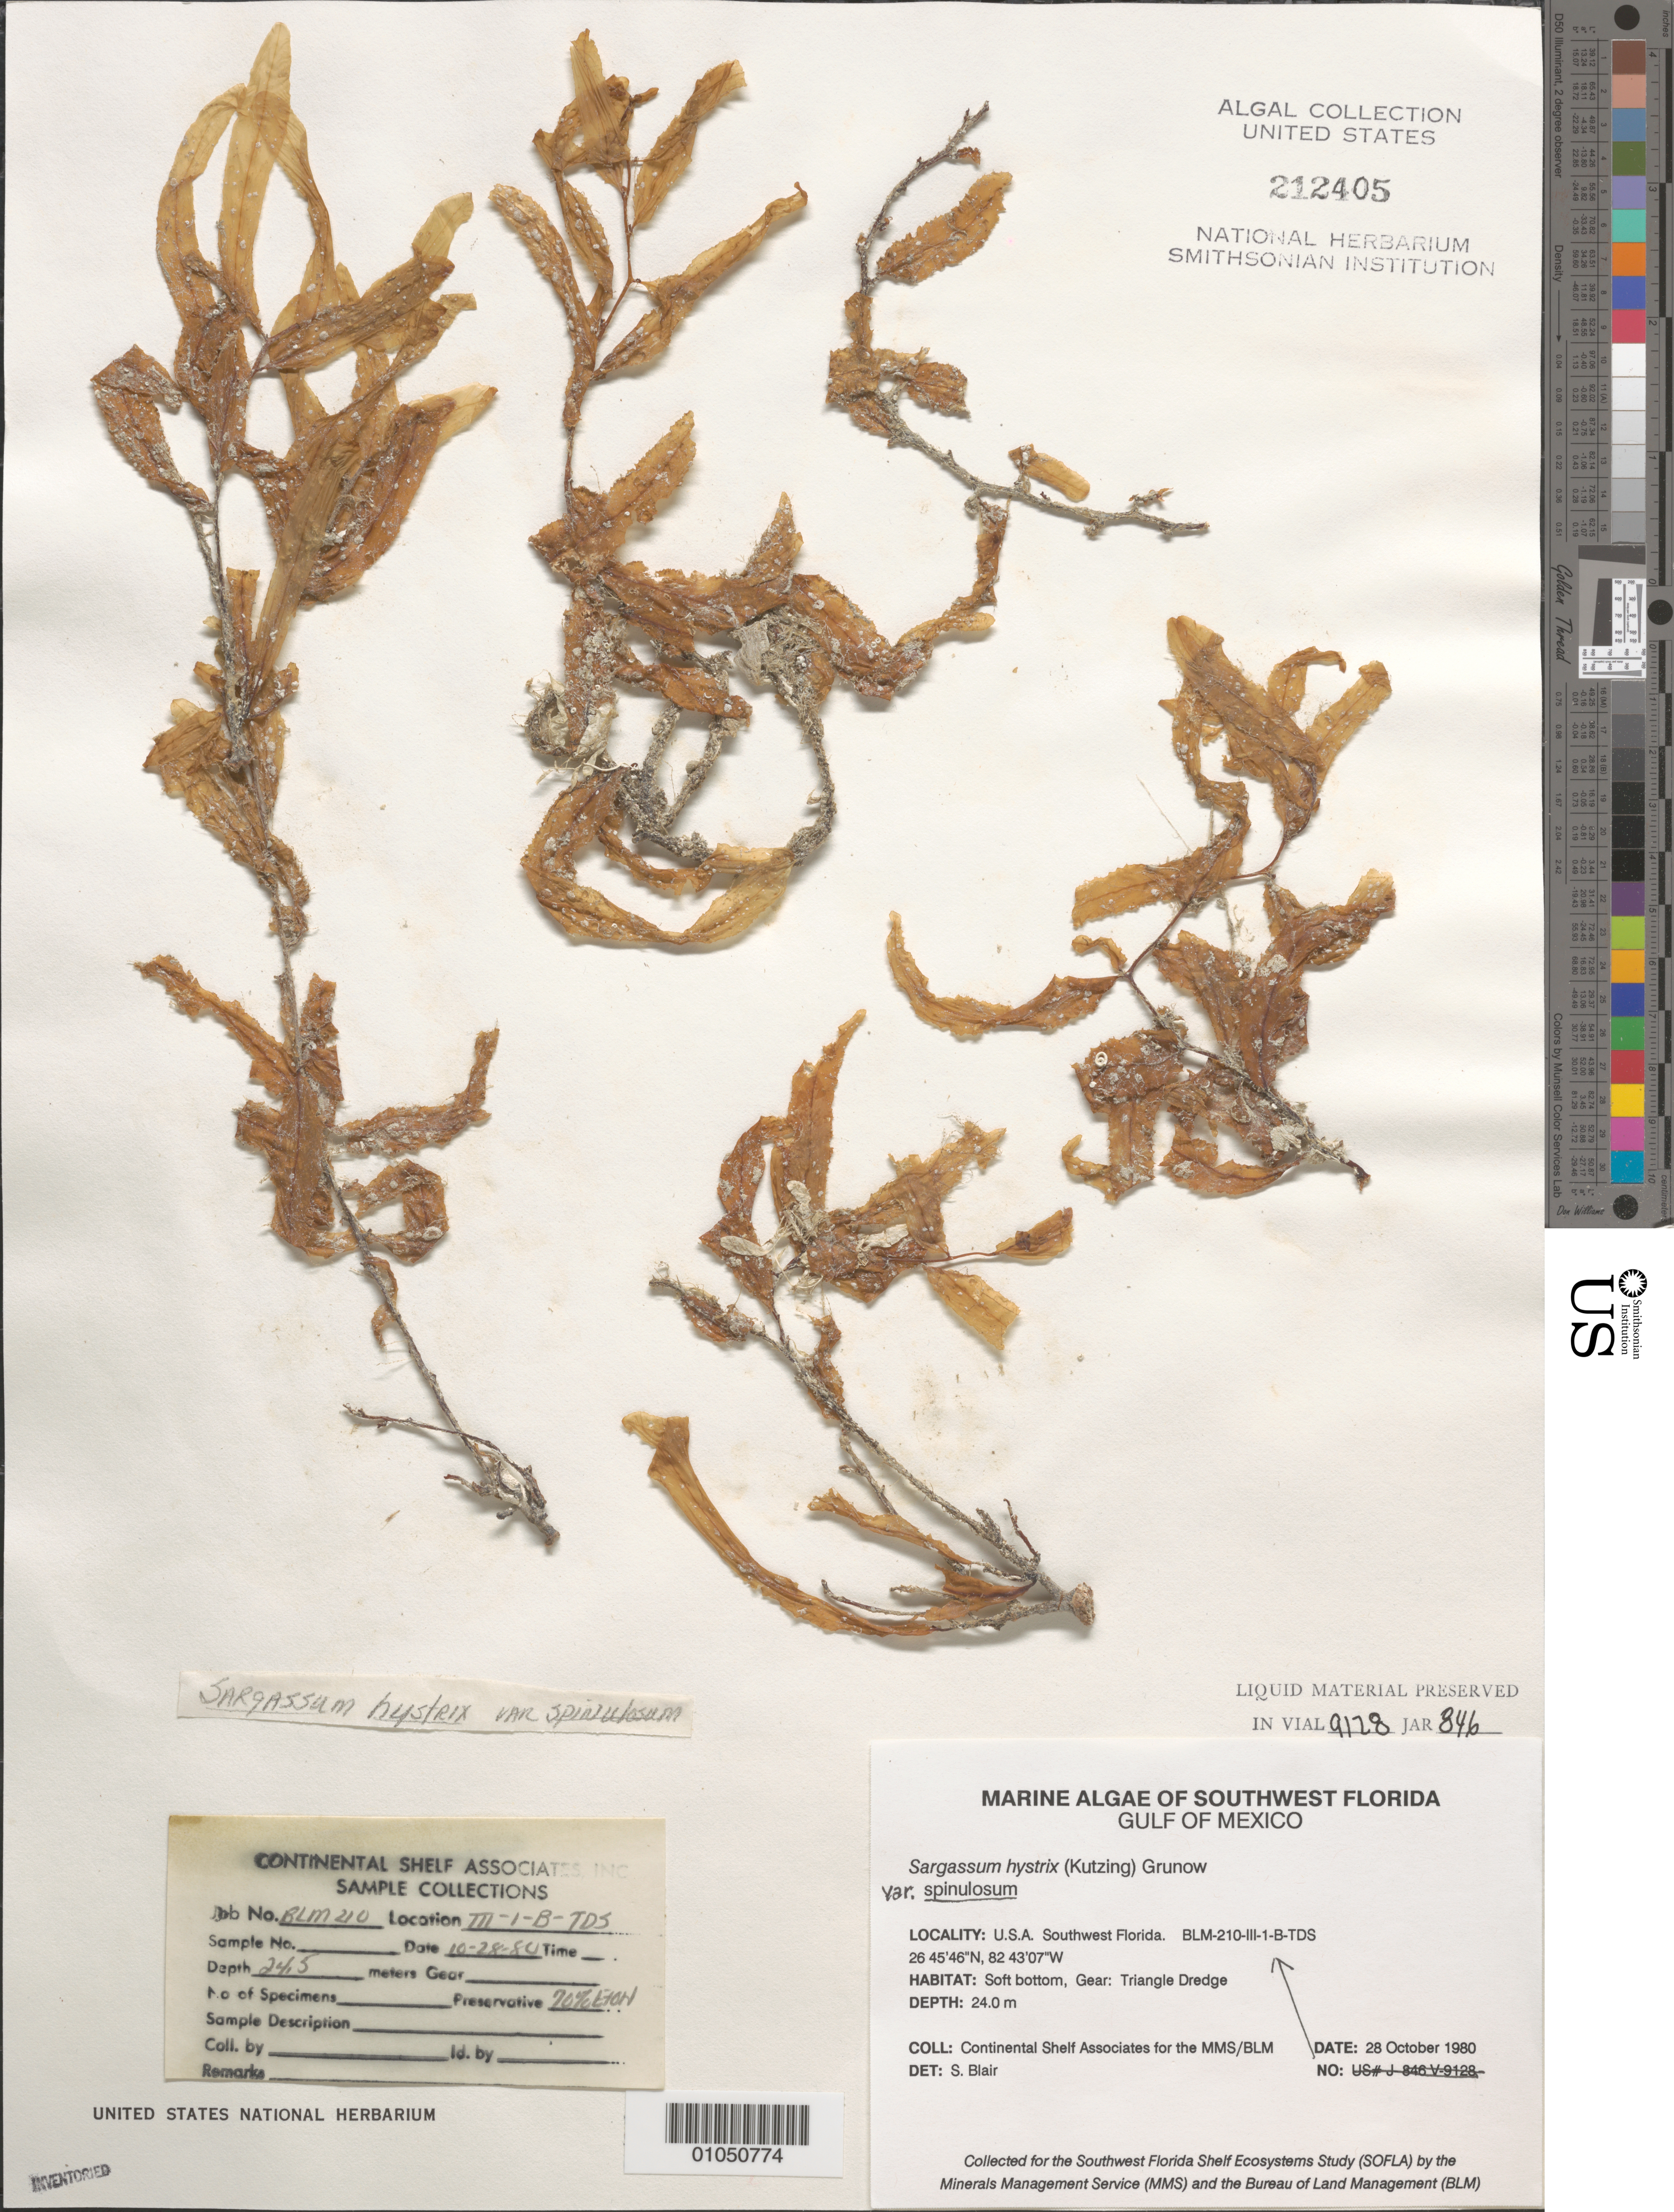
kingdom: Chromista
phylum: Ochrophyta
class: Phaeophyceae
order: Fucales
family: Sargassaceae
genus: Sargassum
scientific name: Sargassum hystrix var. spinulosum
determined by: Blair, S. M.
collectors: Continental Shelf Associates for the MMS/BLM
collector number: BLM-210-III-1-B-TDS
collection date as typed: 28 Oct 1980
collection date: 1980-10-28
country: United States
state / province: Florida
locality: Gulf of Mexico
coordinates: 26 45'46"N, 82 43'07"W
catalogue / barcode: US 212405